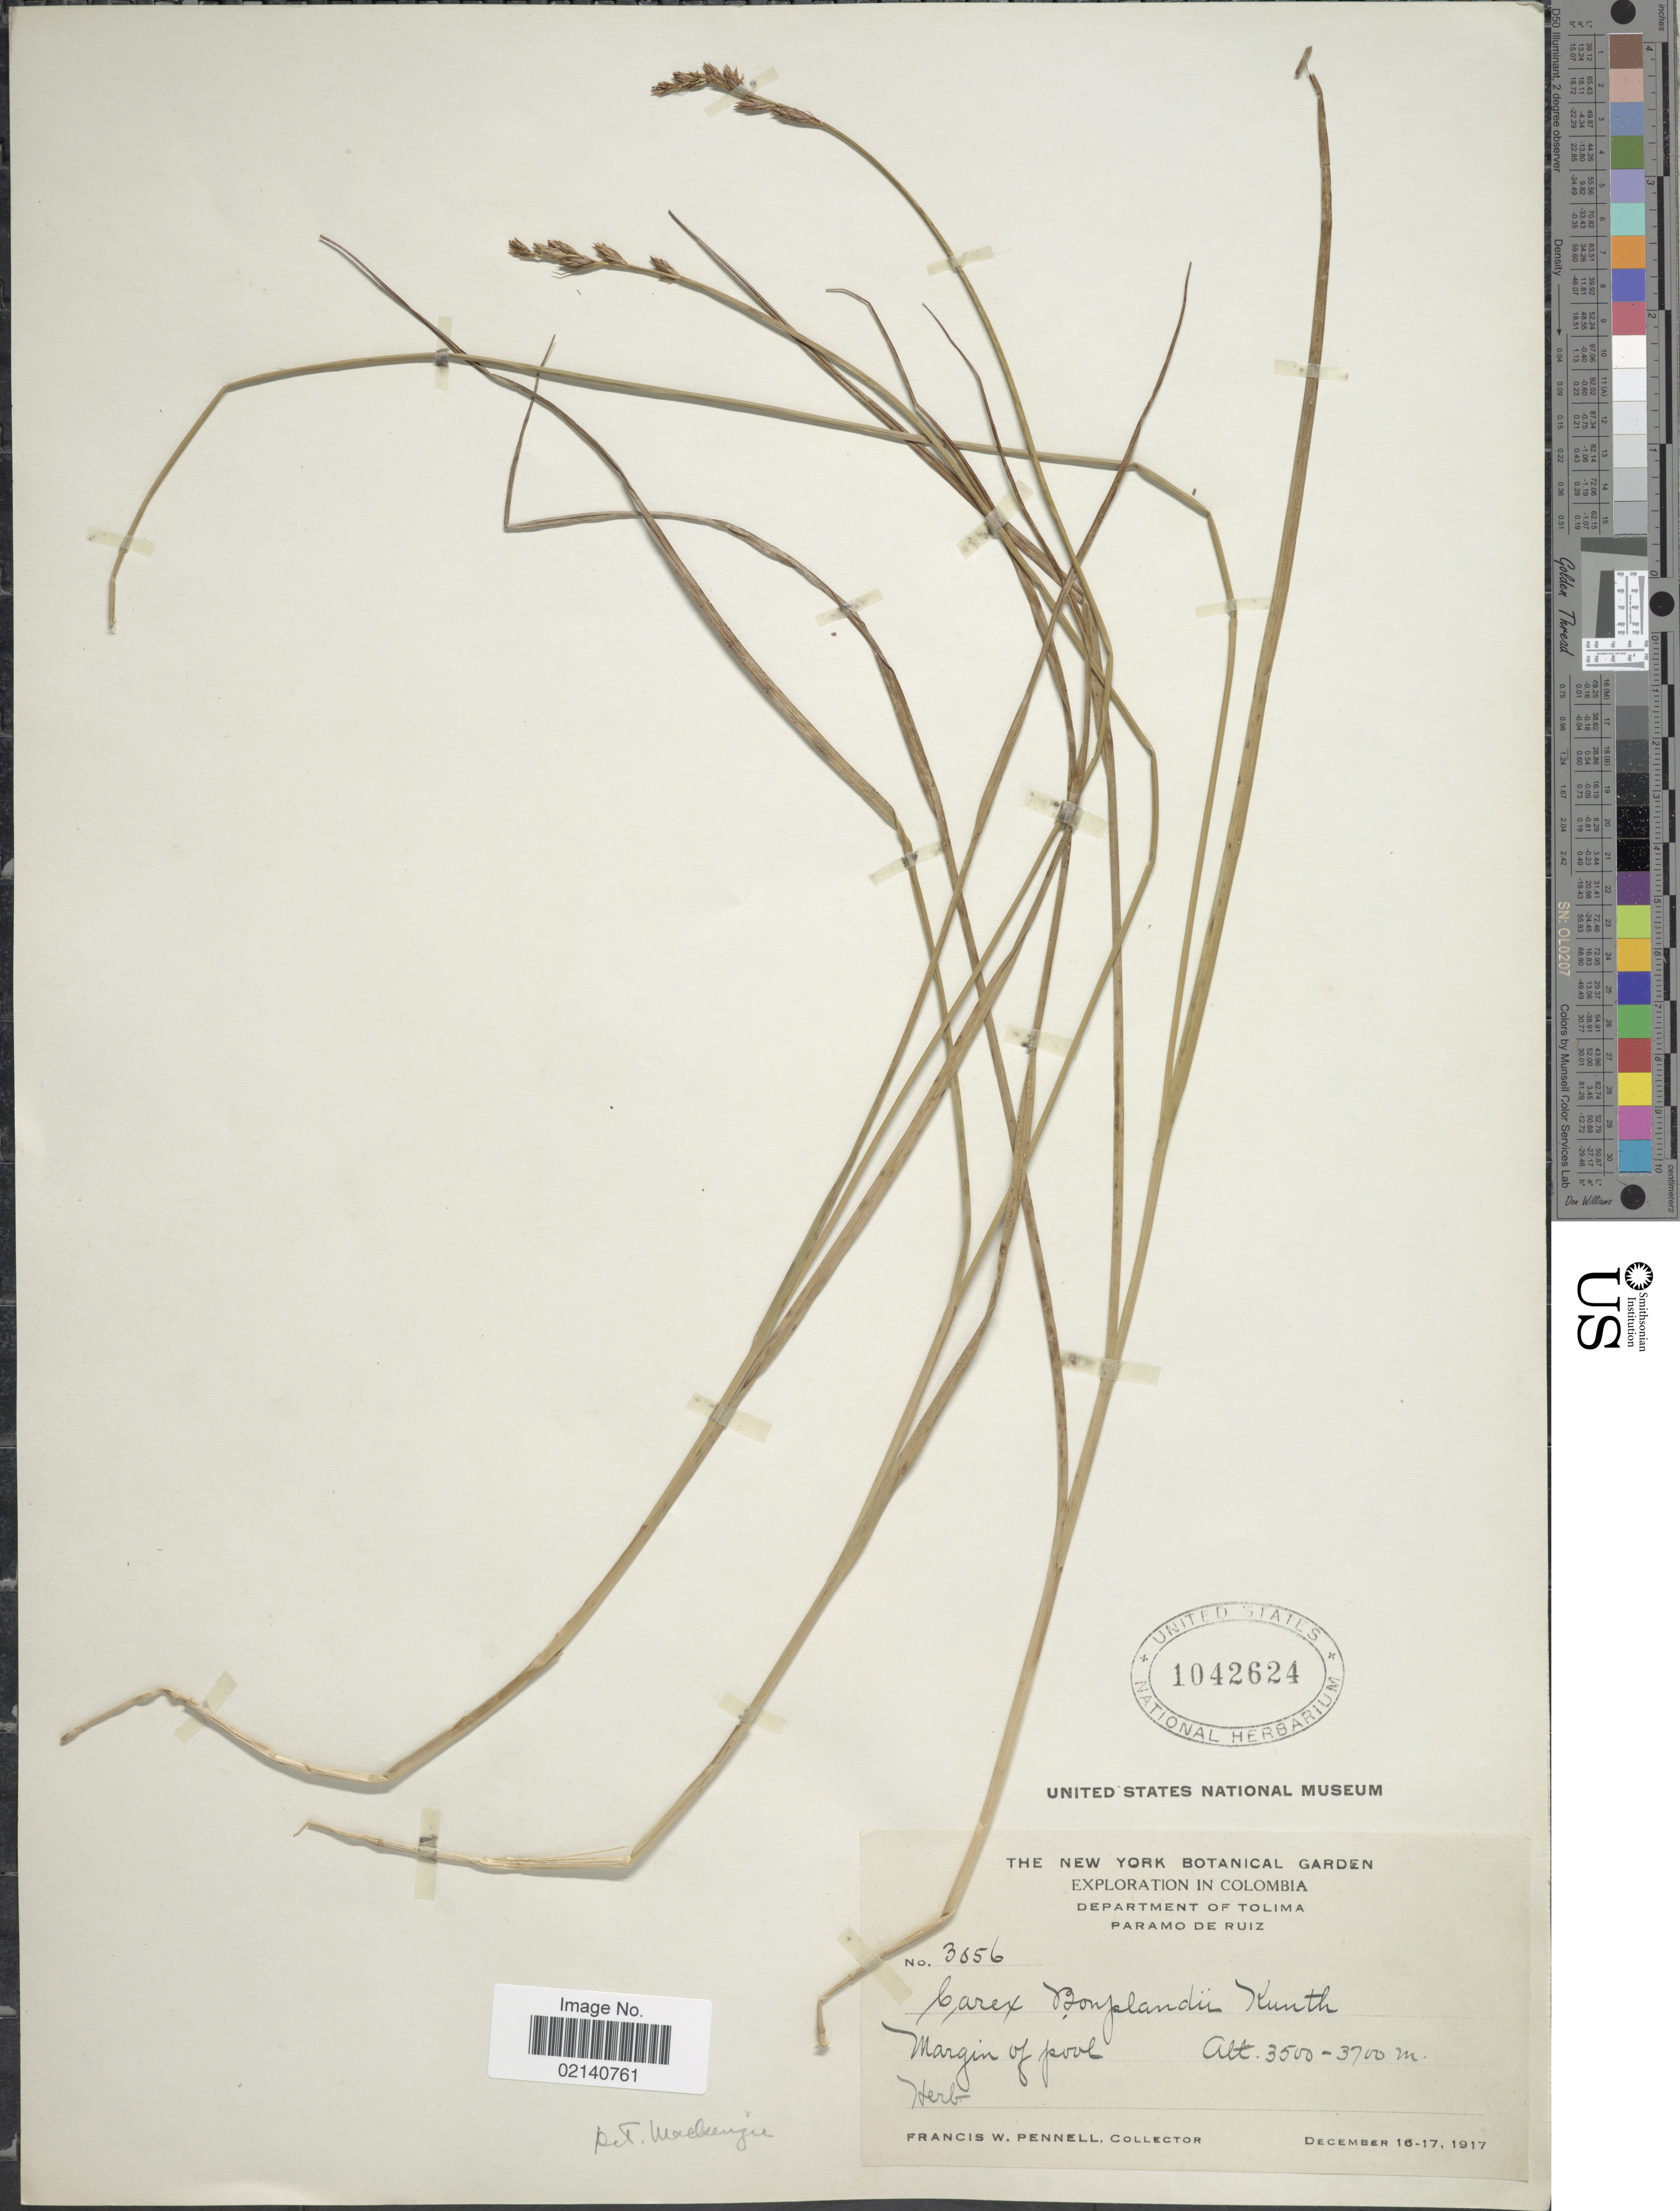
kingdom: Plantae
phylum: Tracheophyta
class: Liliopsida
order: Poales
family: Cyperaceae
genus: Carex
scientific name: Carex bonplandii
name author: Kunth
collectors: F. W. Pennell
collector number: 3056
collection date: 1917-12-16/1917-12-17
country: Colombia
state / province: Tolima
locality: Paramo de Ruiz, Margin of pool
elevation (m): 3500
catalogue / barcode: US 1042624